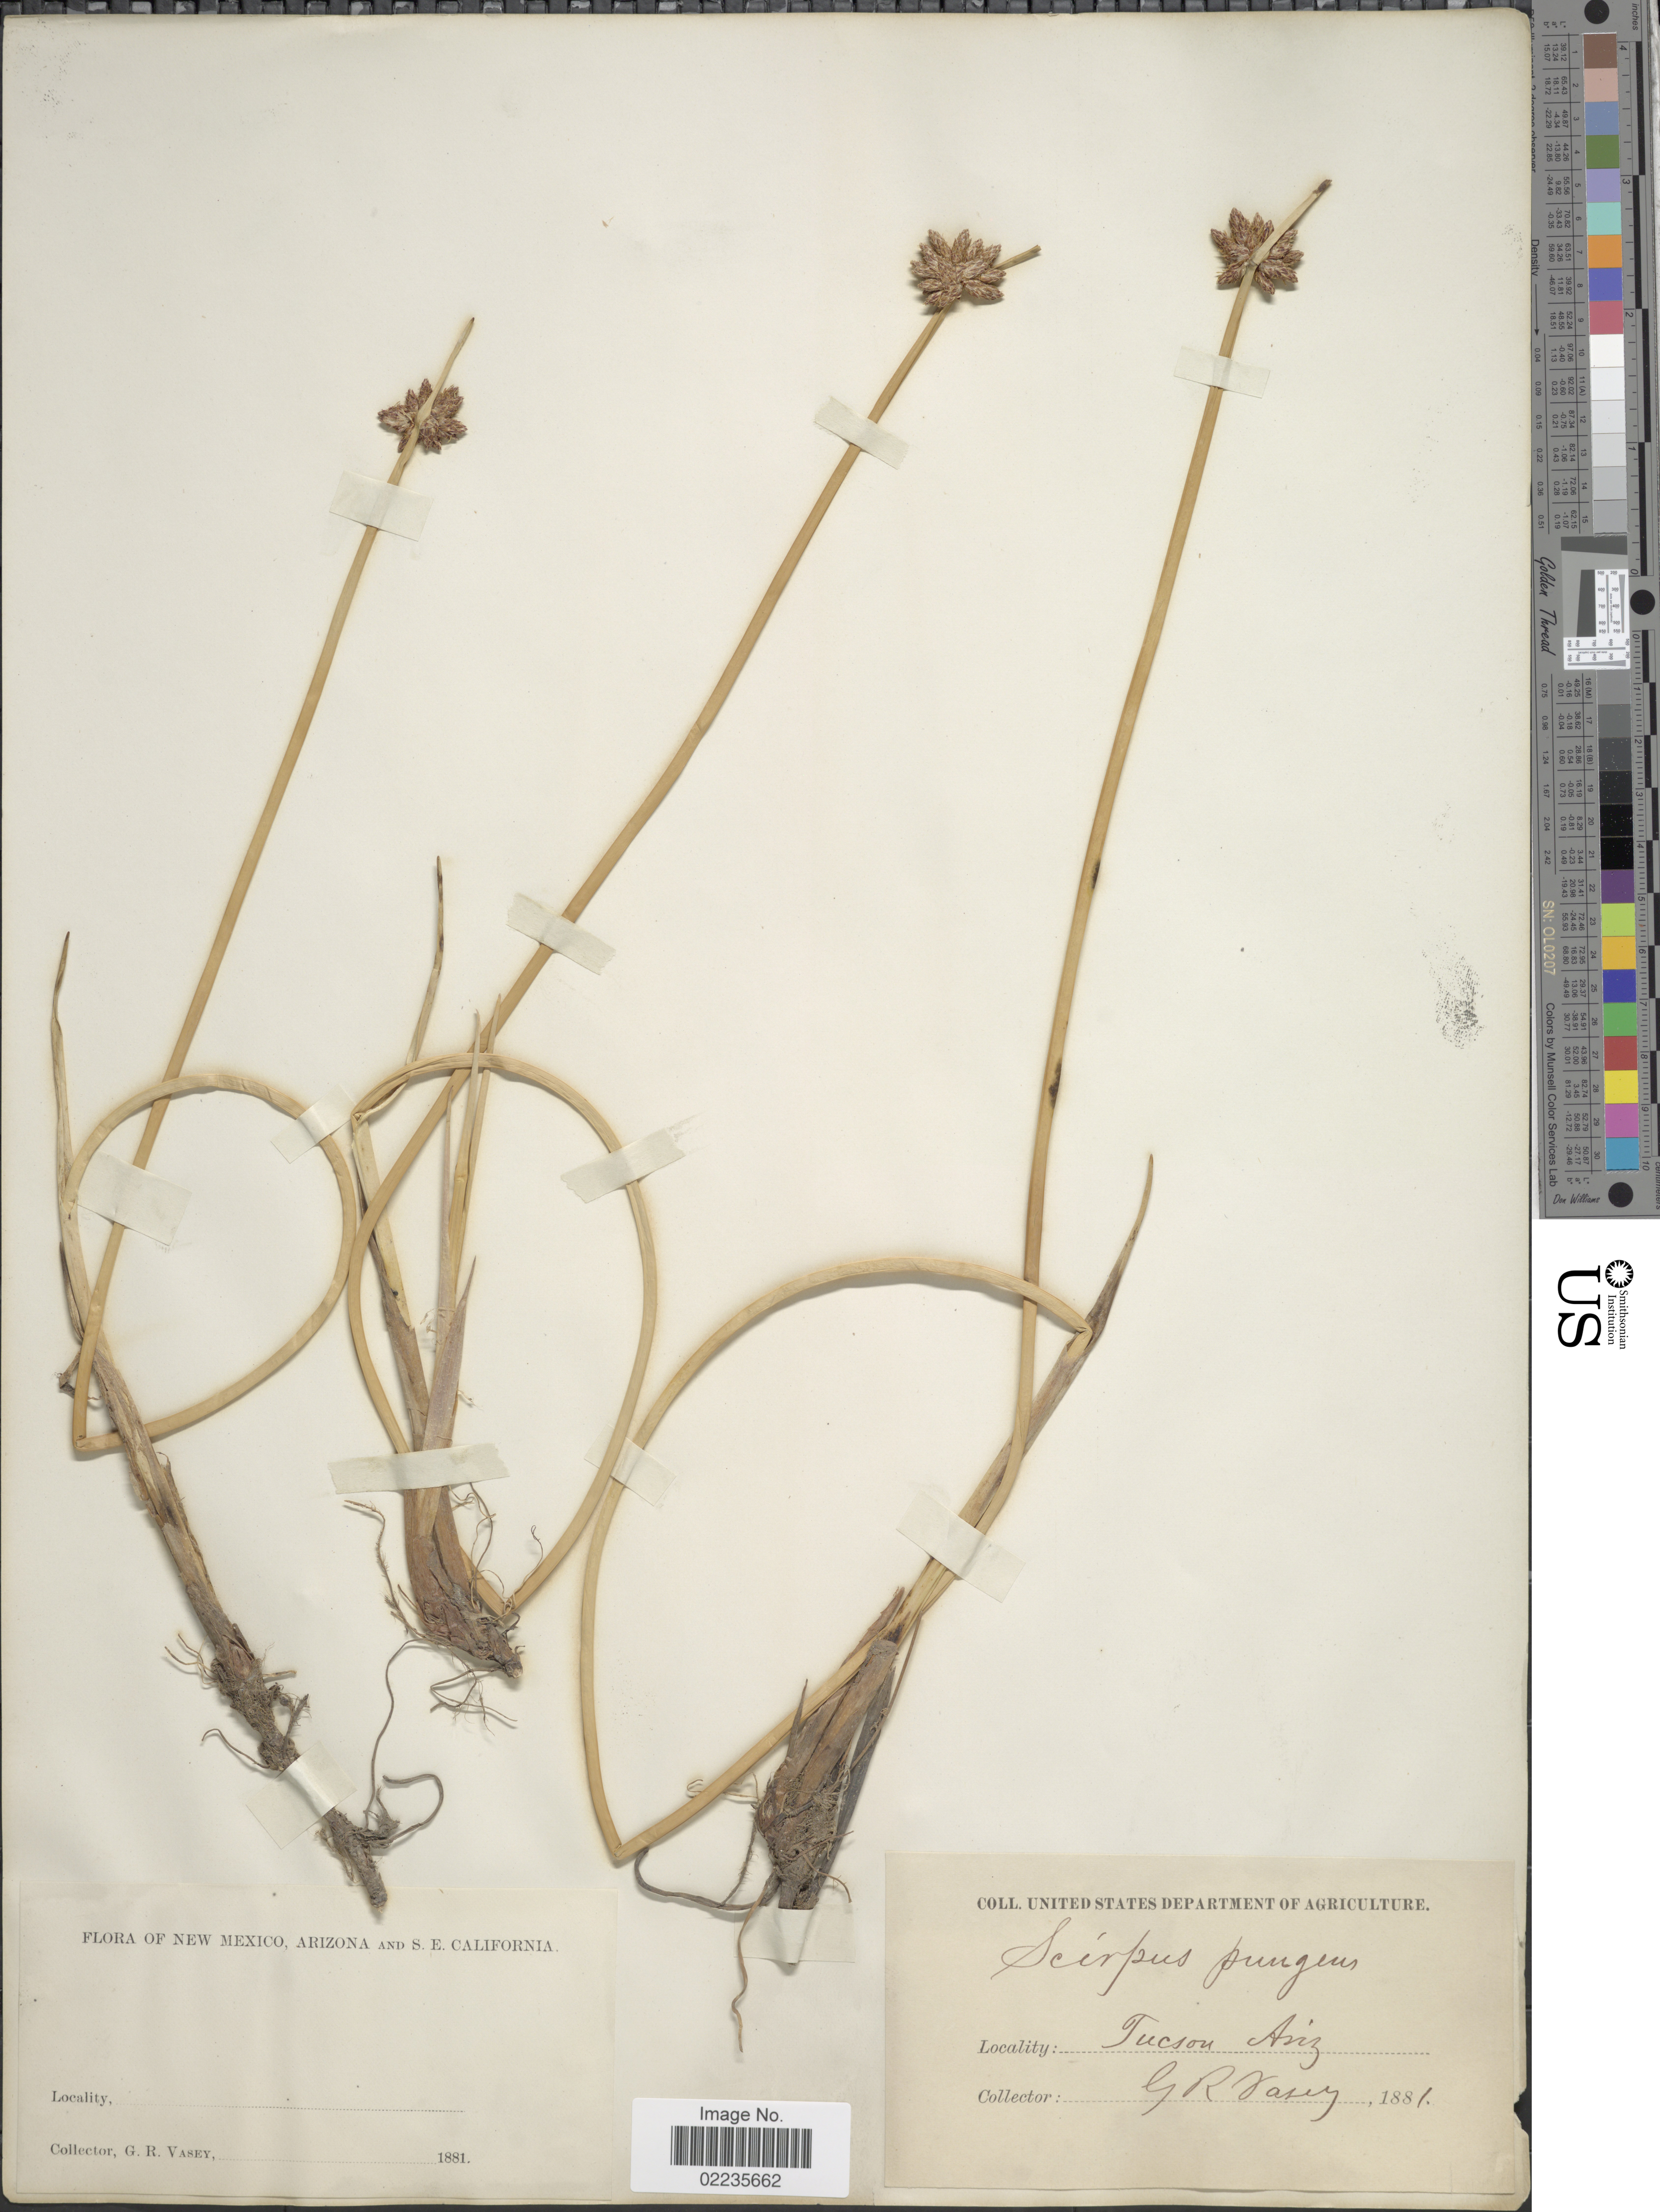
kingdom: Plantae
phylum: Tracheophyta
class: Liliopsida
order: Poales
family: Cyperaceae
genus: Schoenoplectus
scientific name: Schoenoplectus americanus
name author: (Pers.) Volkart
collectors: G. R. Vasey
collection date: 1881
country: United States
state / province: Arizona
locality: Tucson